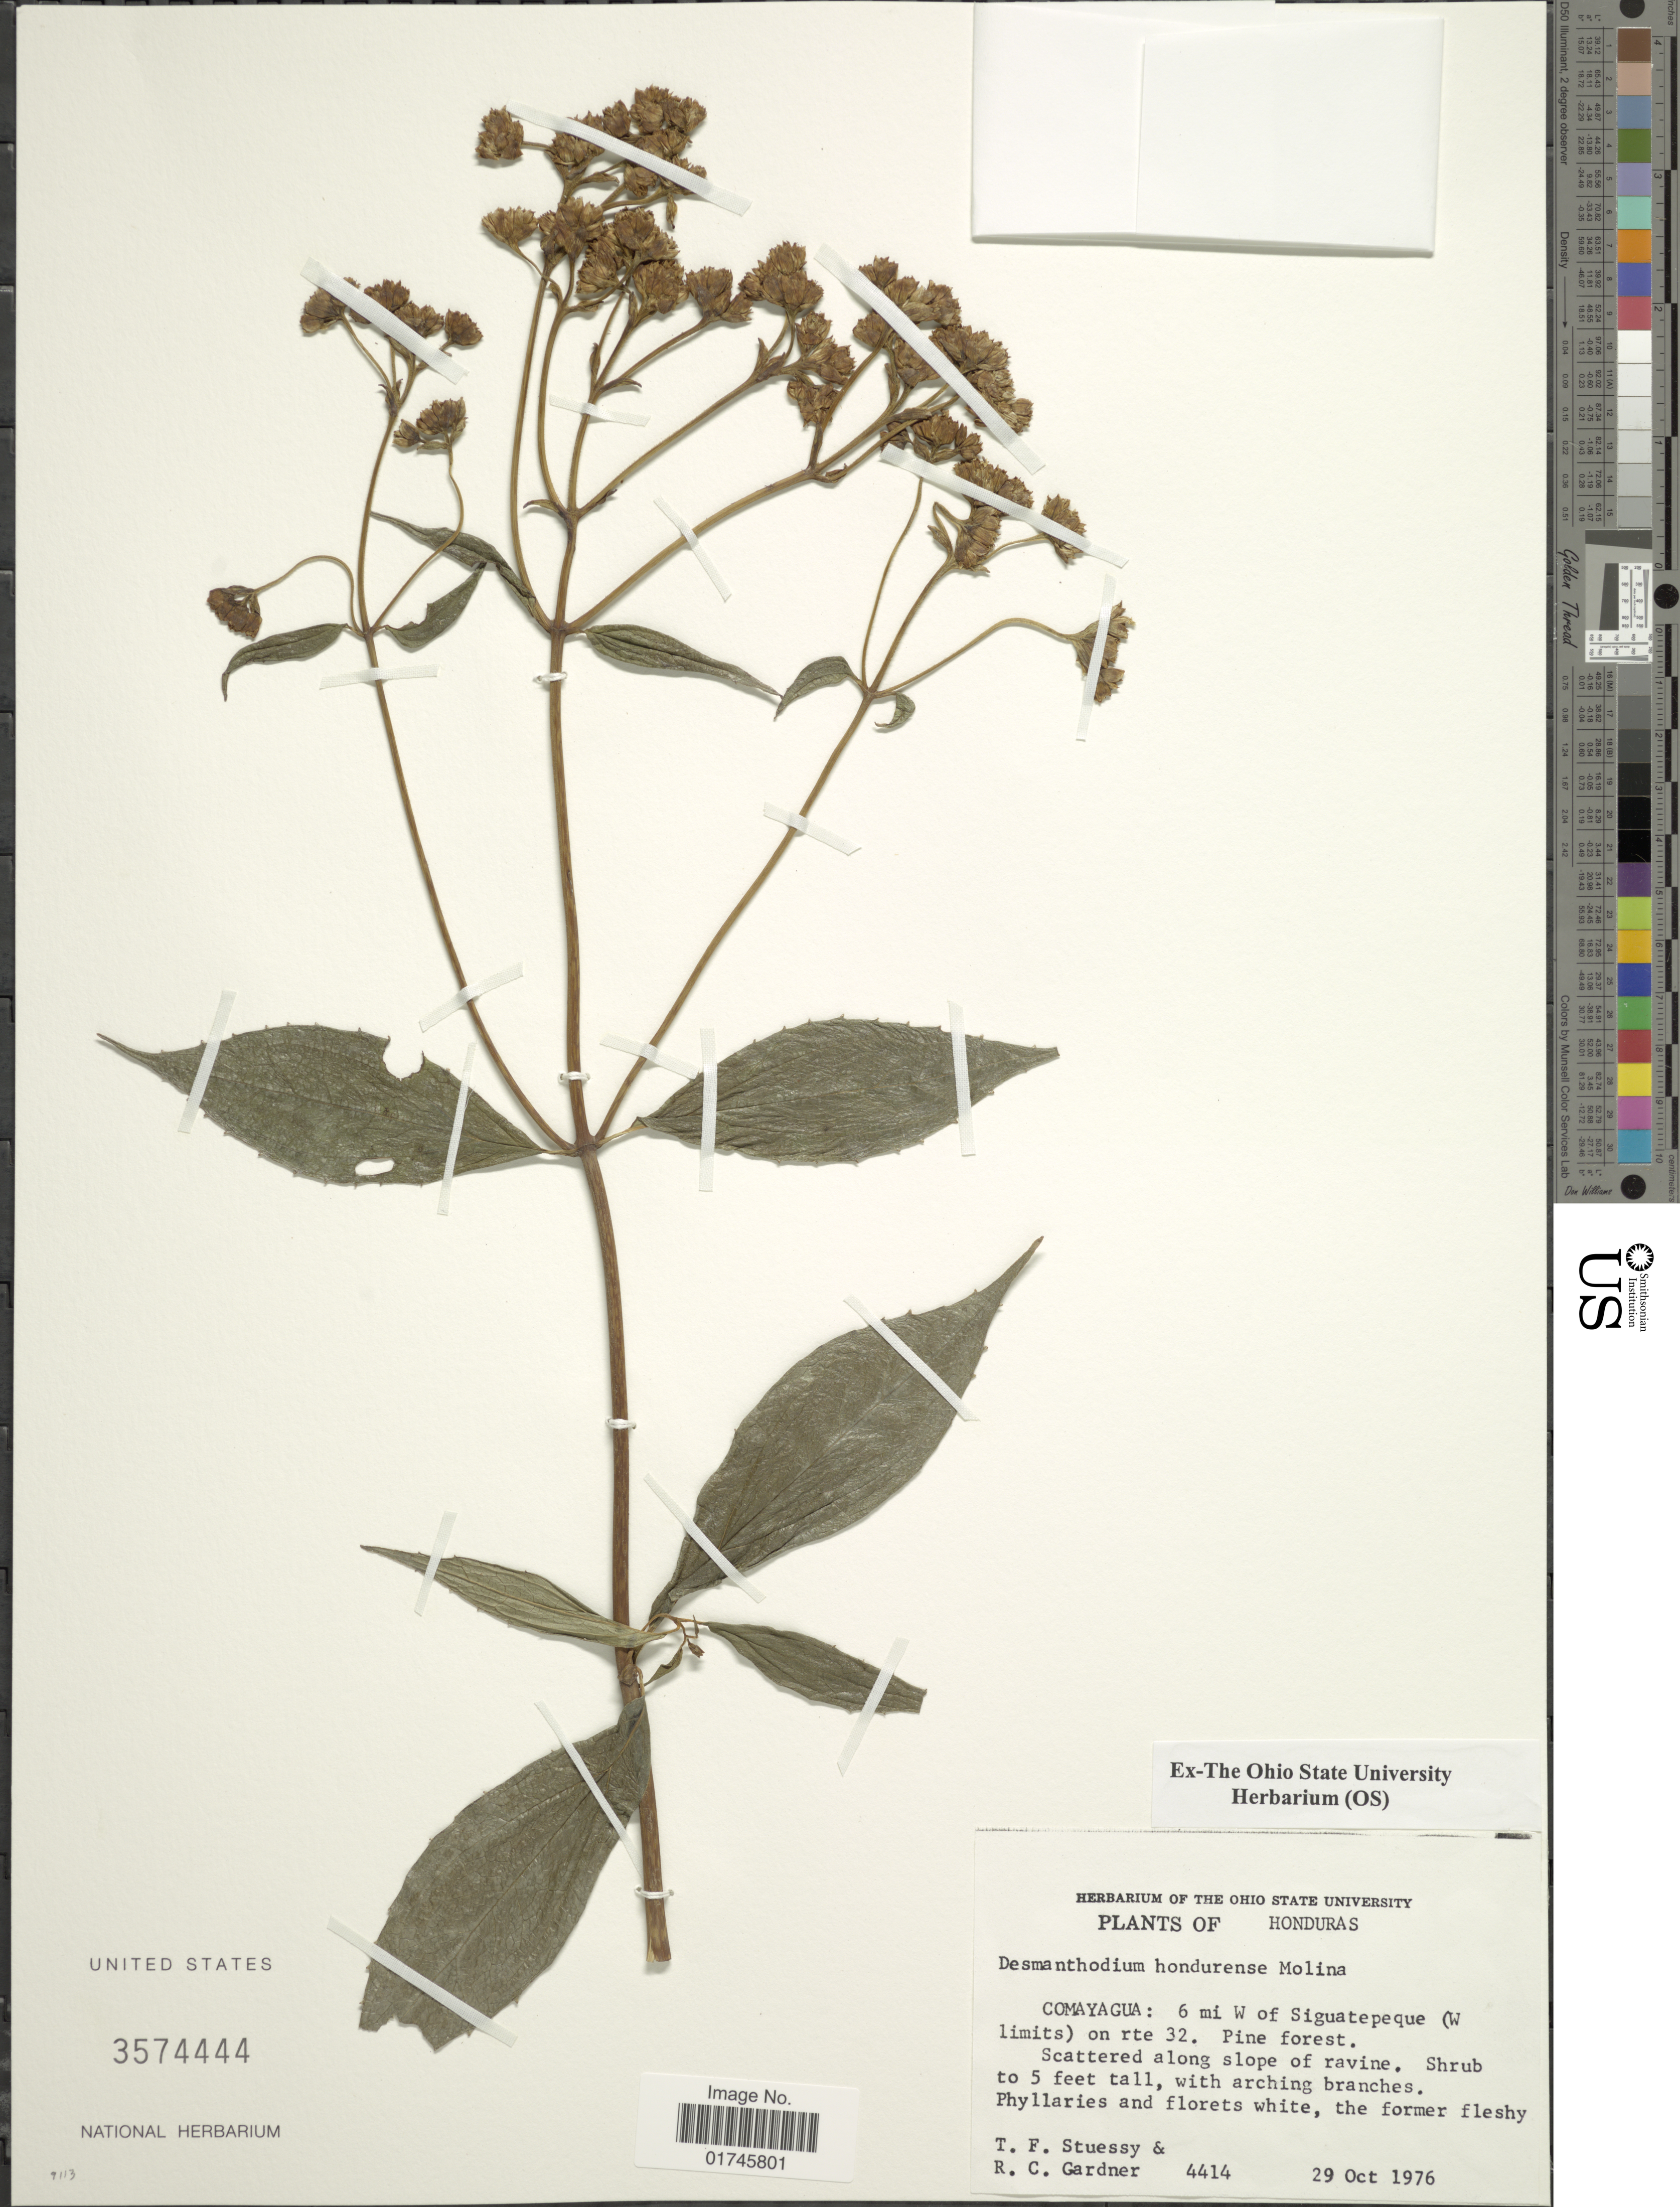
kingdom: Plantae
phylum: Tracheophyta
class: Magnoliopsida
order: Asterales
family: Asteraceae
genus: Desmanthodium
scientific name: Desmanthodium hondurense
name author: Molina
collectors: T. Stuessy & R. C. Gardner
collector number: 4414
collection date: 1976-10-29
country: Honduras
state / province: Comayagua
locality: Comayagua: ca. 6mi. W of Siguatepeque (W limits) on rte 32.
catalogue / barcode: US 3574444